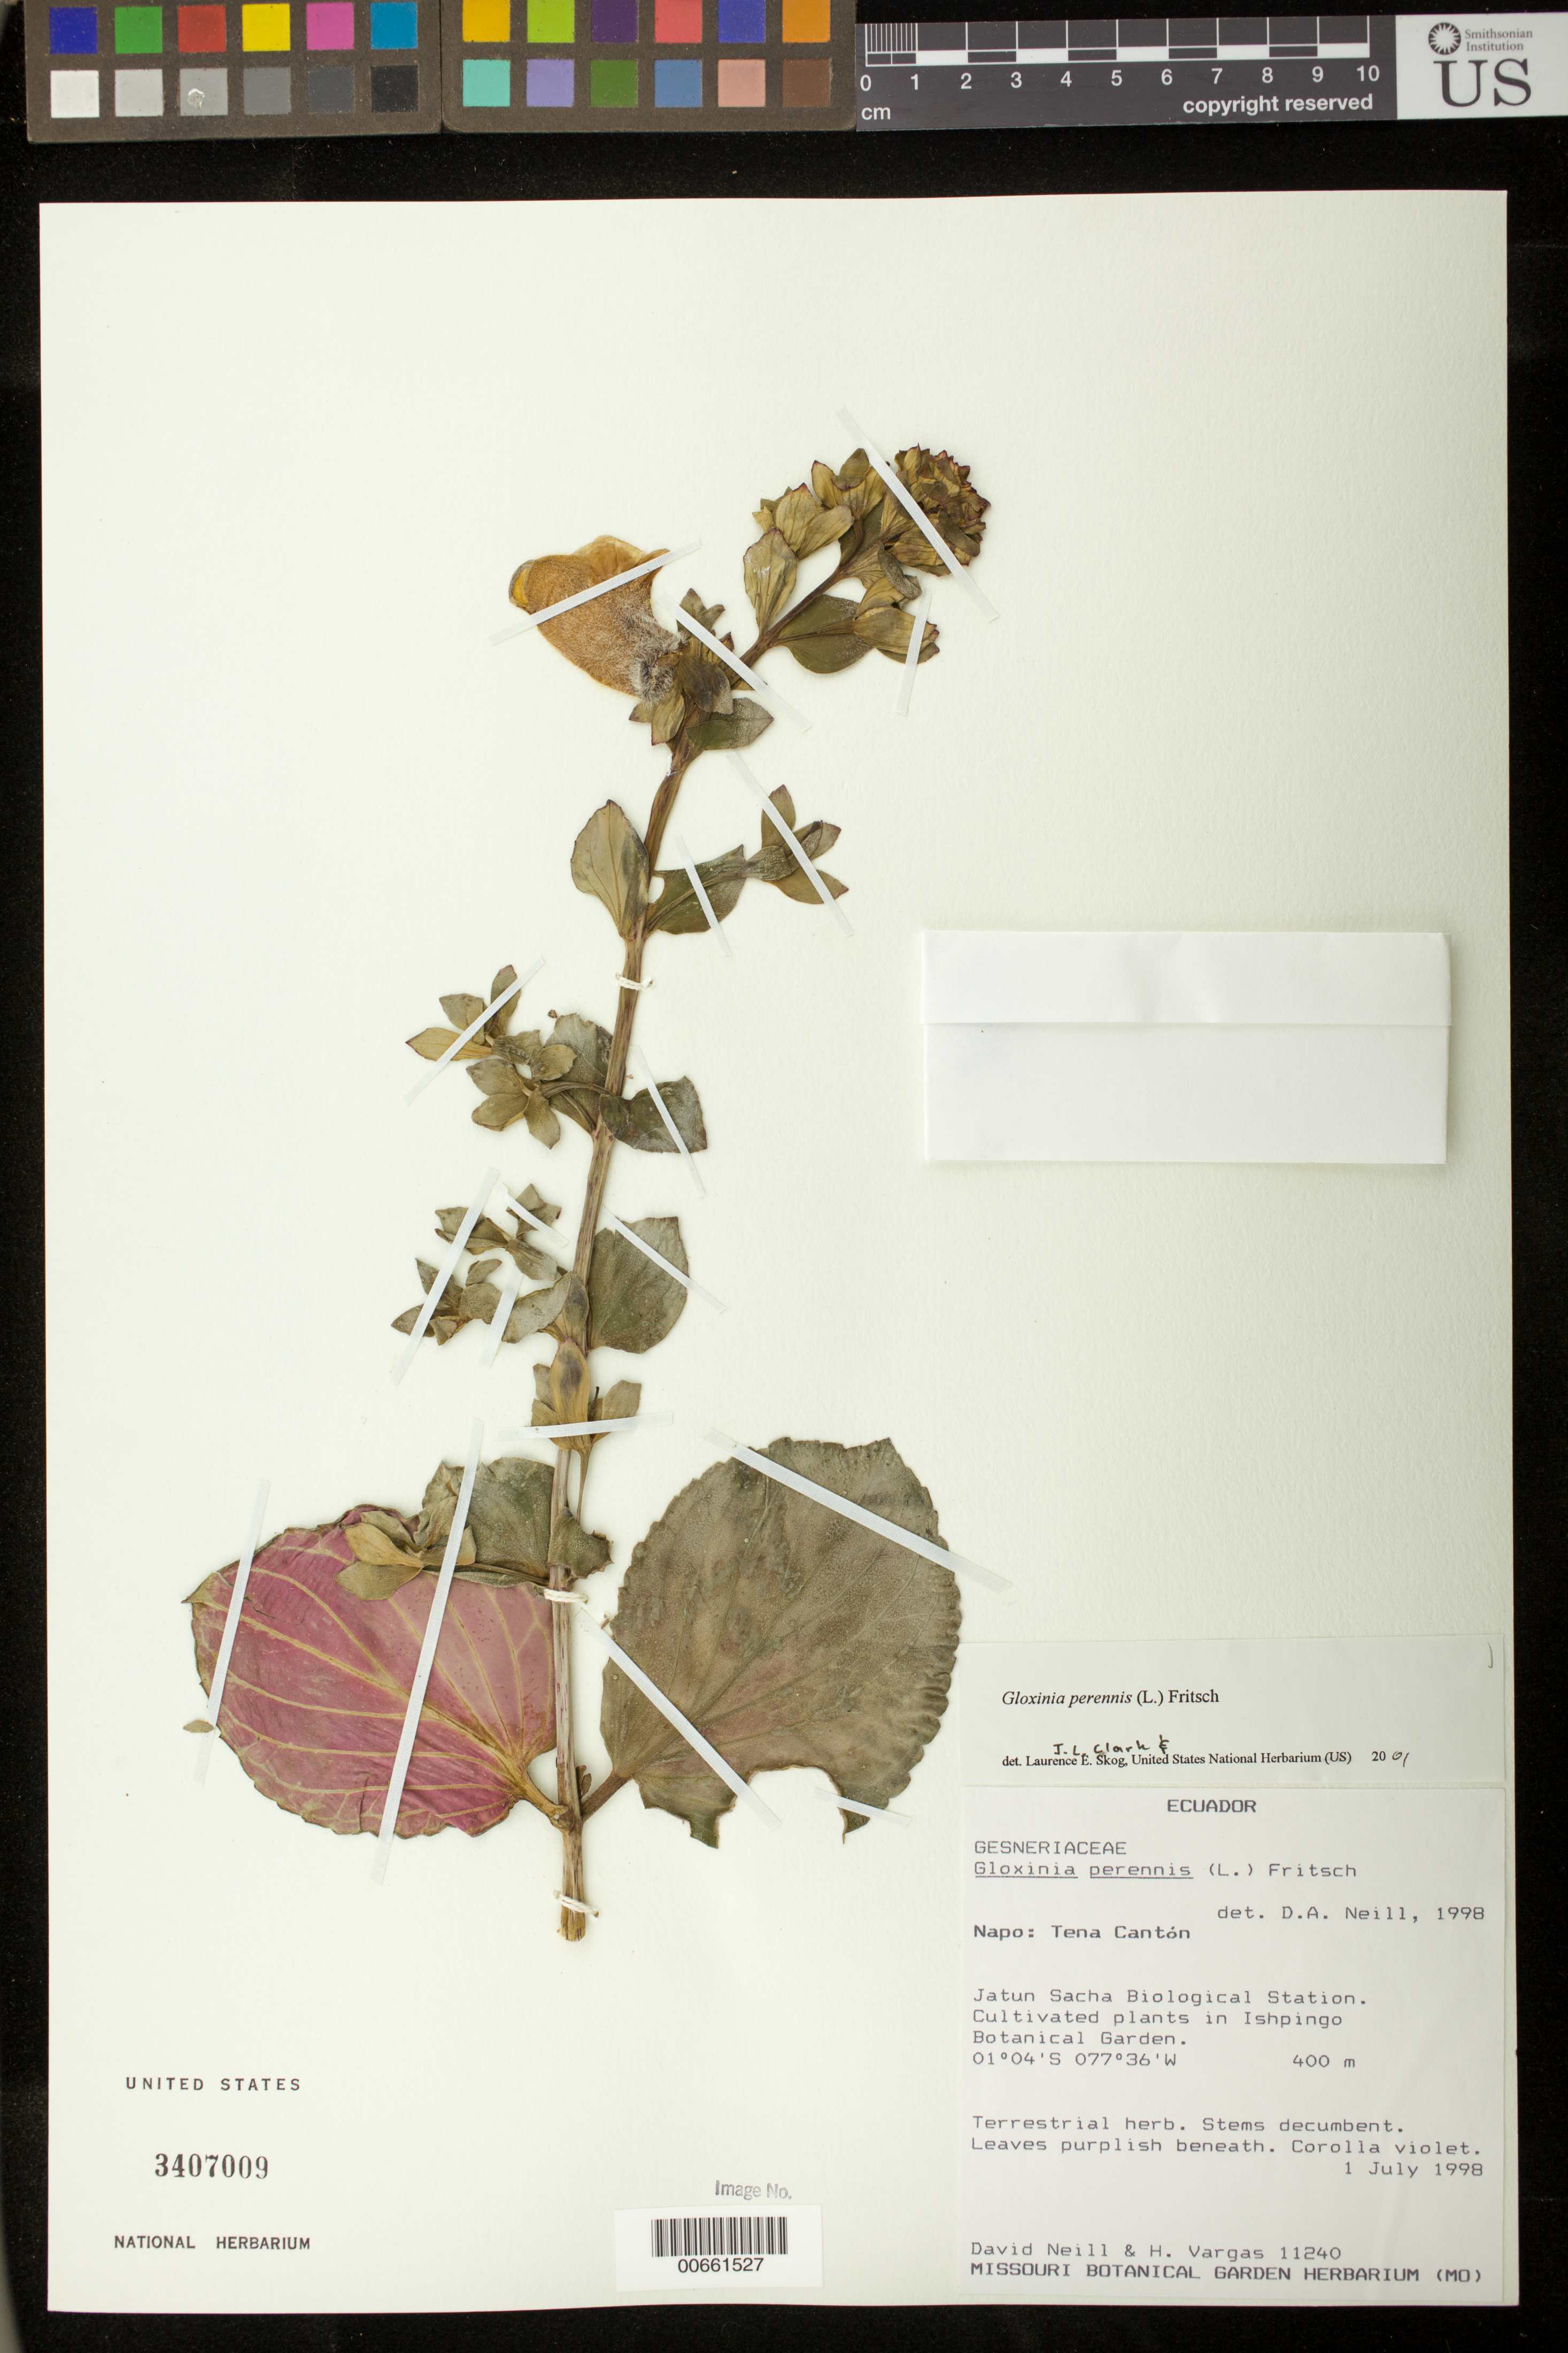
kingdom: Plantae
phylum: Tracheophyta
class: Magnoliopsida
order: Lamiales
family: Gesneriaceae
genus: Gloxinia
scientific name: Gloxinia perennis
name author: (L.) Fritsch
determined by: Clark, J. L.; Skog, Laurence E.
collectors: D. A. Neill & H. Vargas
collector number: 11240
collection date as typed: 01 Jul 1998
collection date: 1998-07-01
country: Ecuador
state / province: Napo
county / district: Tena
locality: Jatun Sacha Biological Station, cultivated plants in Ishpingo Botanical Garden, 01°04'S 77°36'W, 400 m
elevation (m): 400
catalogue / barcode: US 3407009